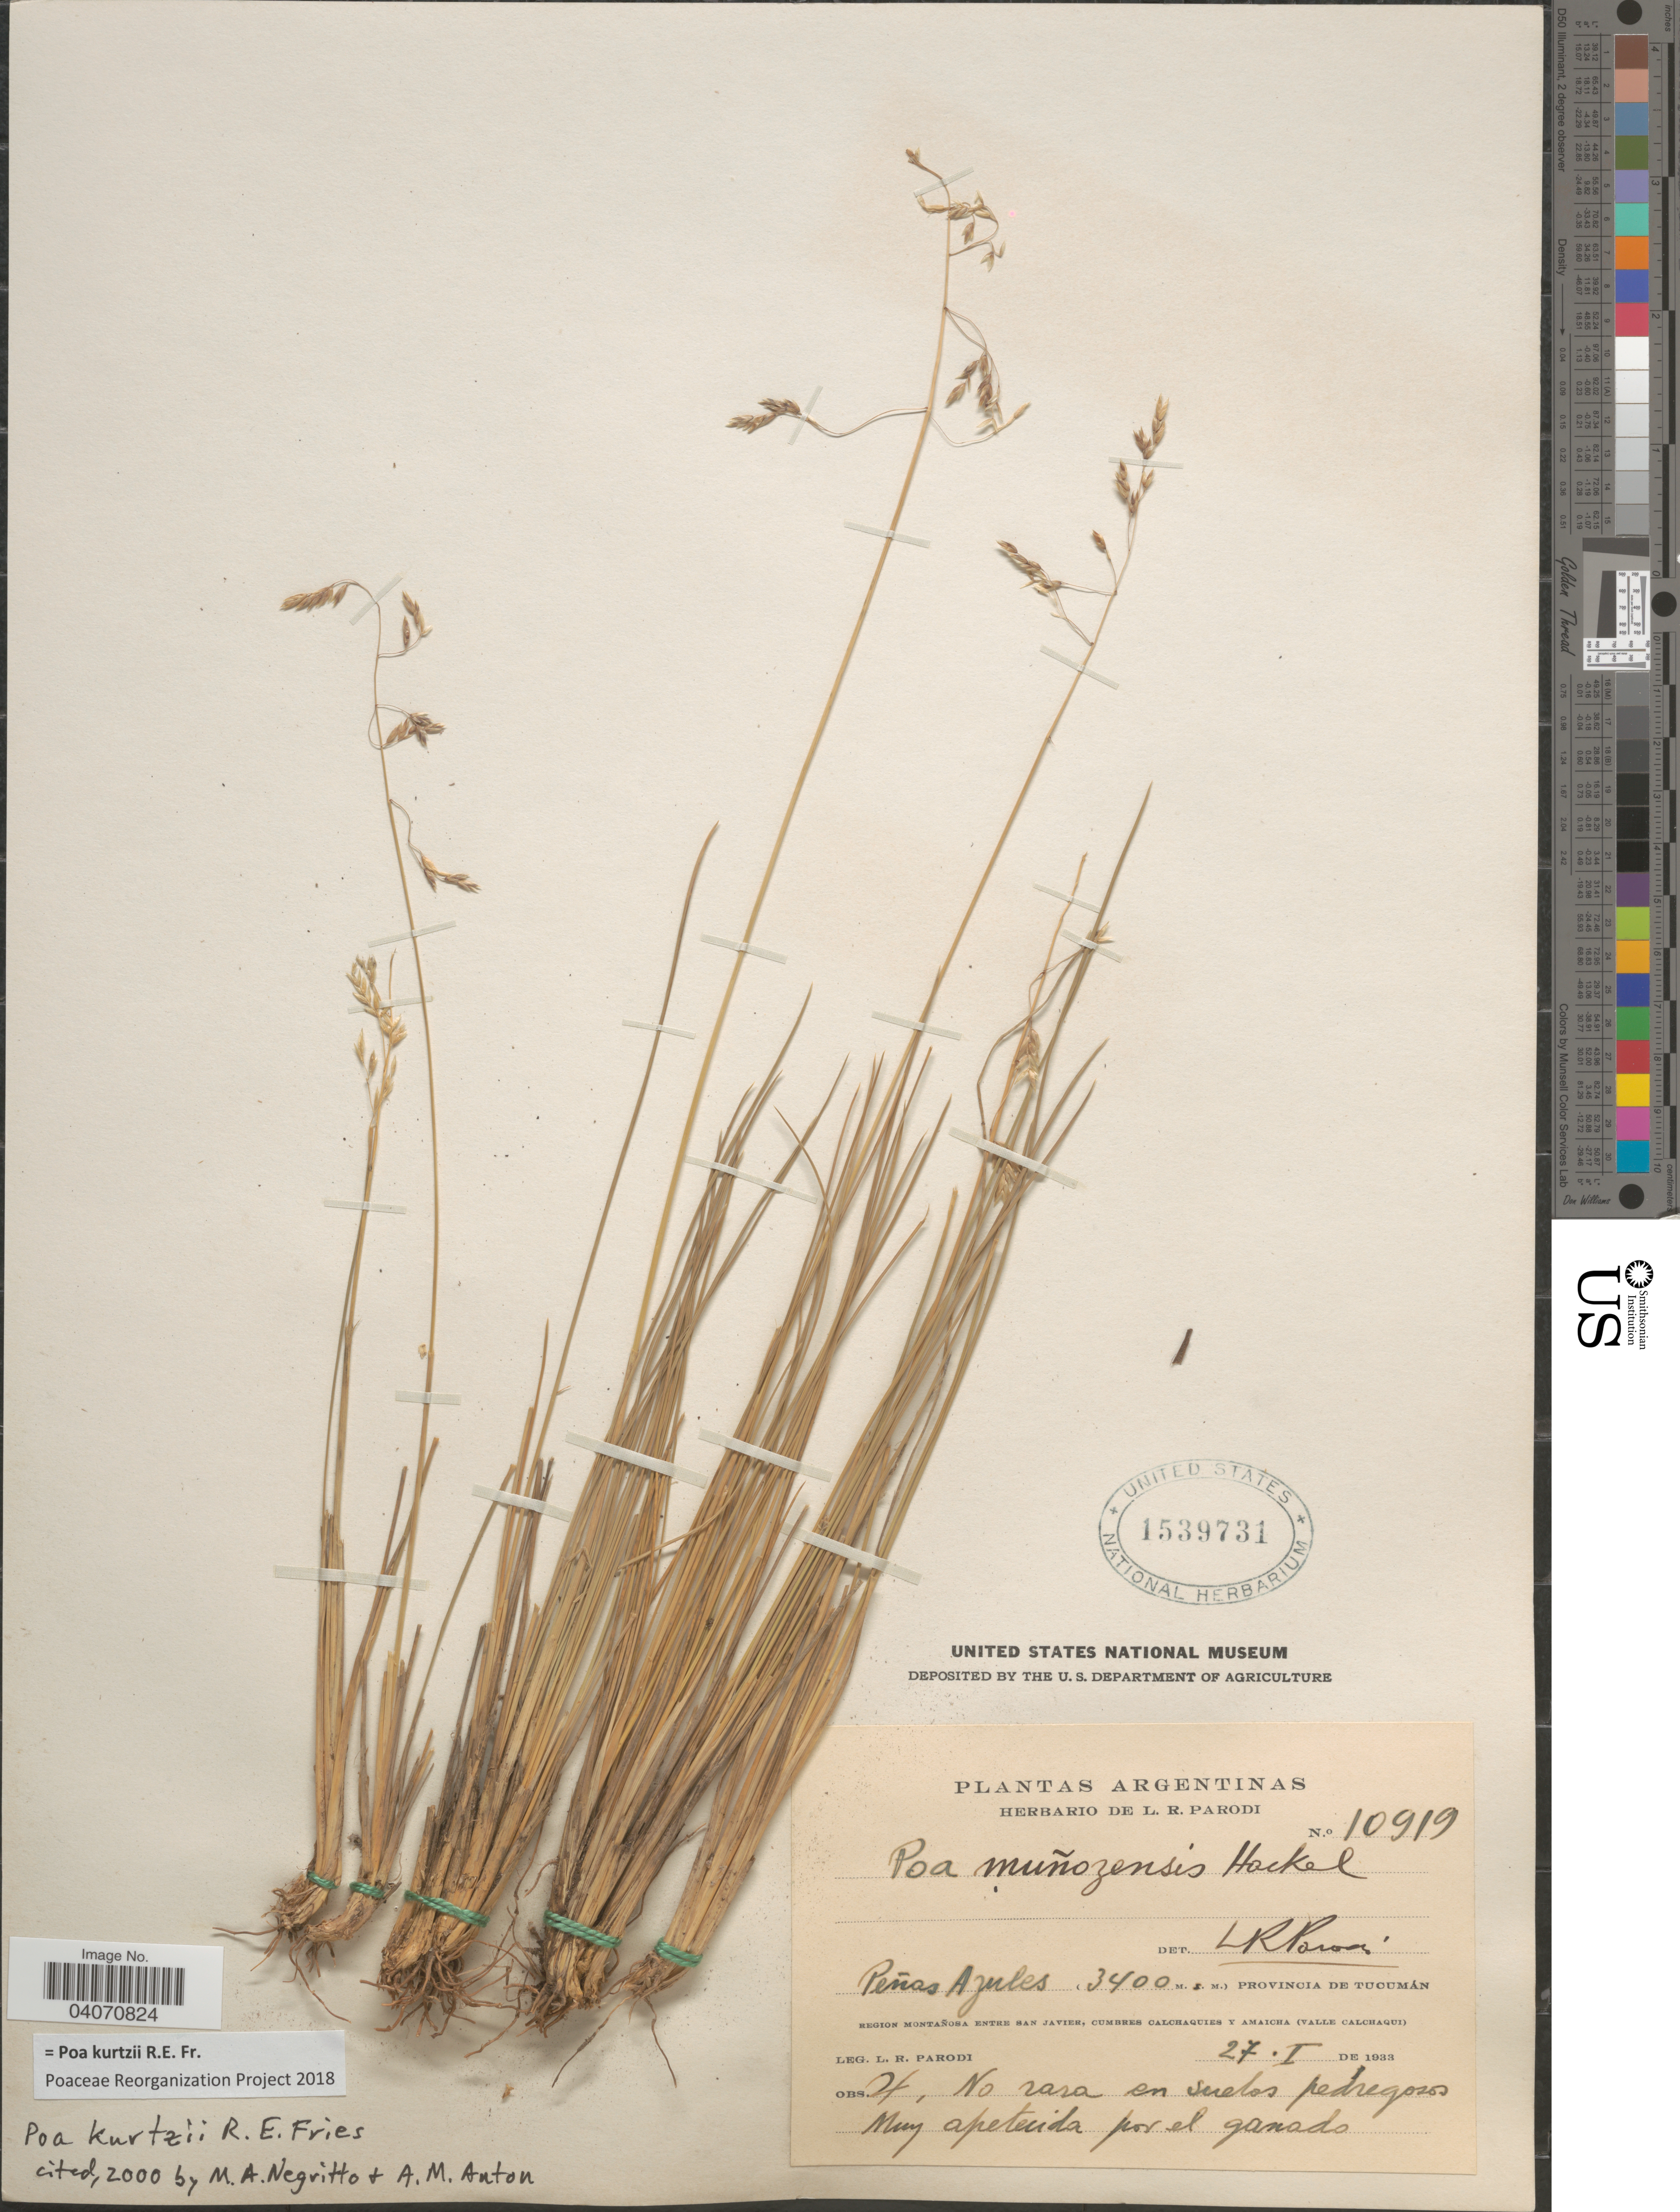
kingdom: Plantae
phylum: Tracheophyta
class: Liliopsida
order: Poales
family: Poaceae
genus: Poa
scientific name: Poa kurtzii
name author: R.E. Fr.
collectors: L. R. Parodi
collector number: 10919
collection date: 1933-01-27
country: Argentina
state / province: Tucuman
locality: Peñas Ajules. Region montañosa entre San Javier, cumbres Calchaquies y Amaicha (Valle Calchaqui).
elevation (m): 3400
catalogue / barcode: US 1539731